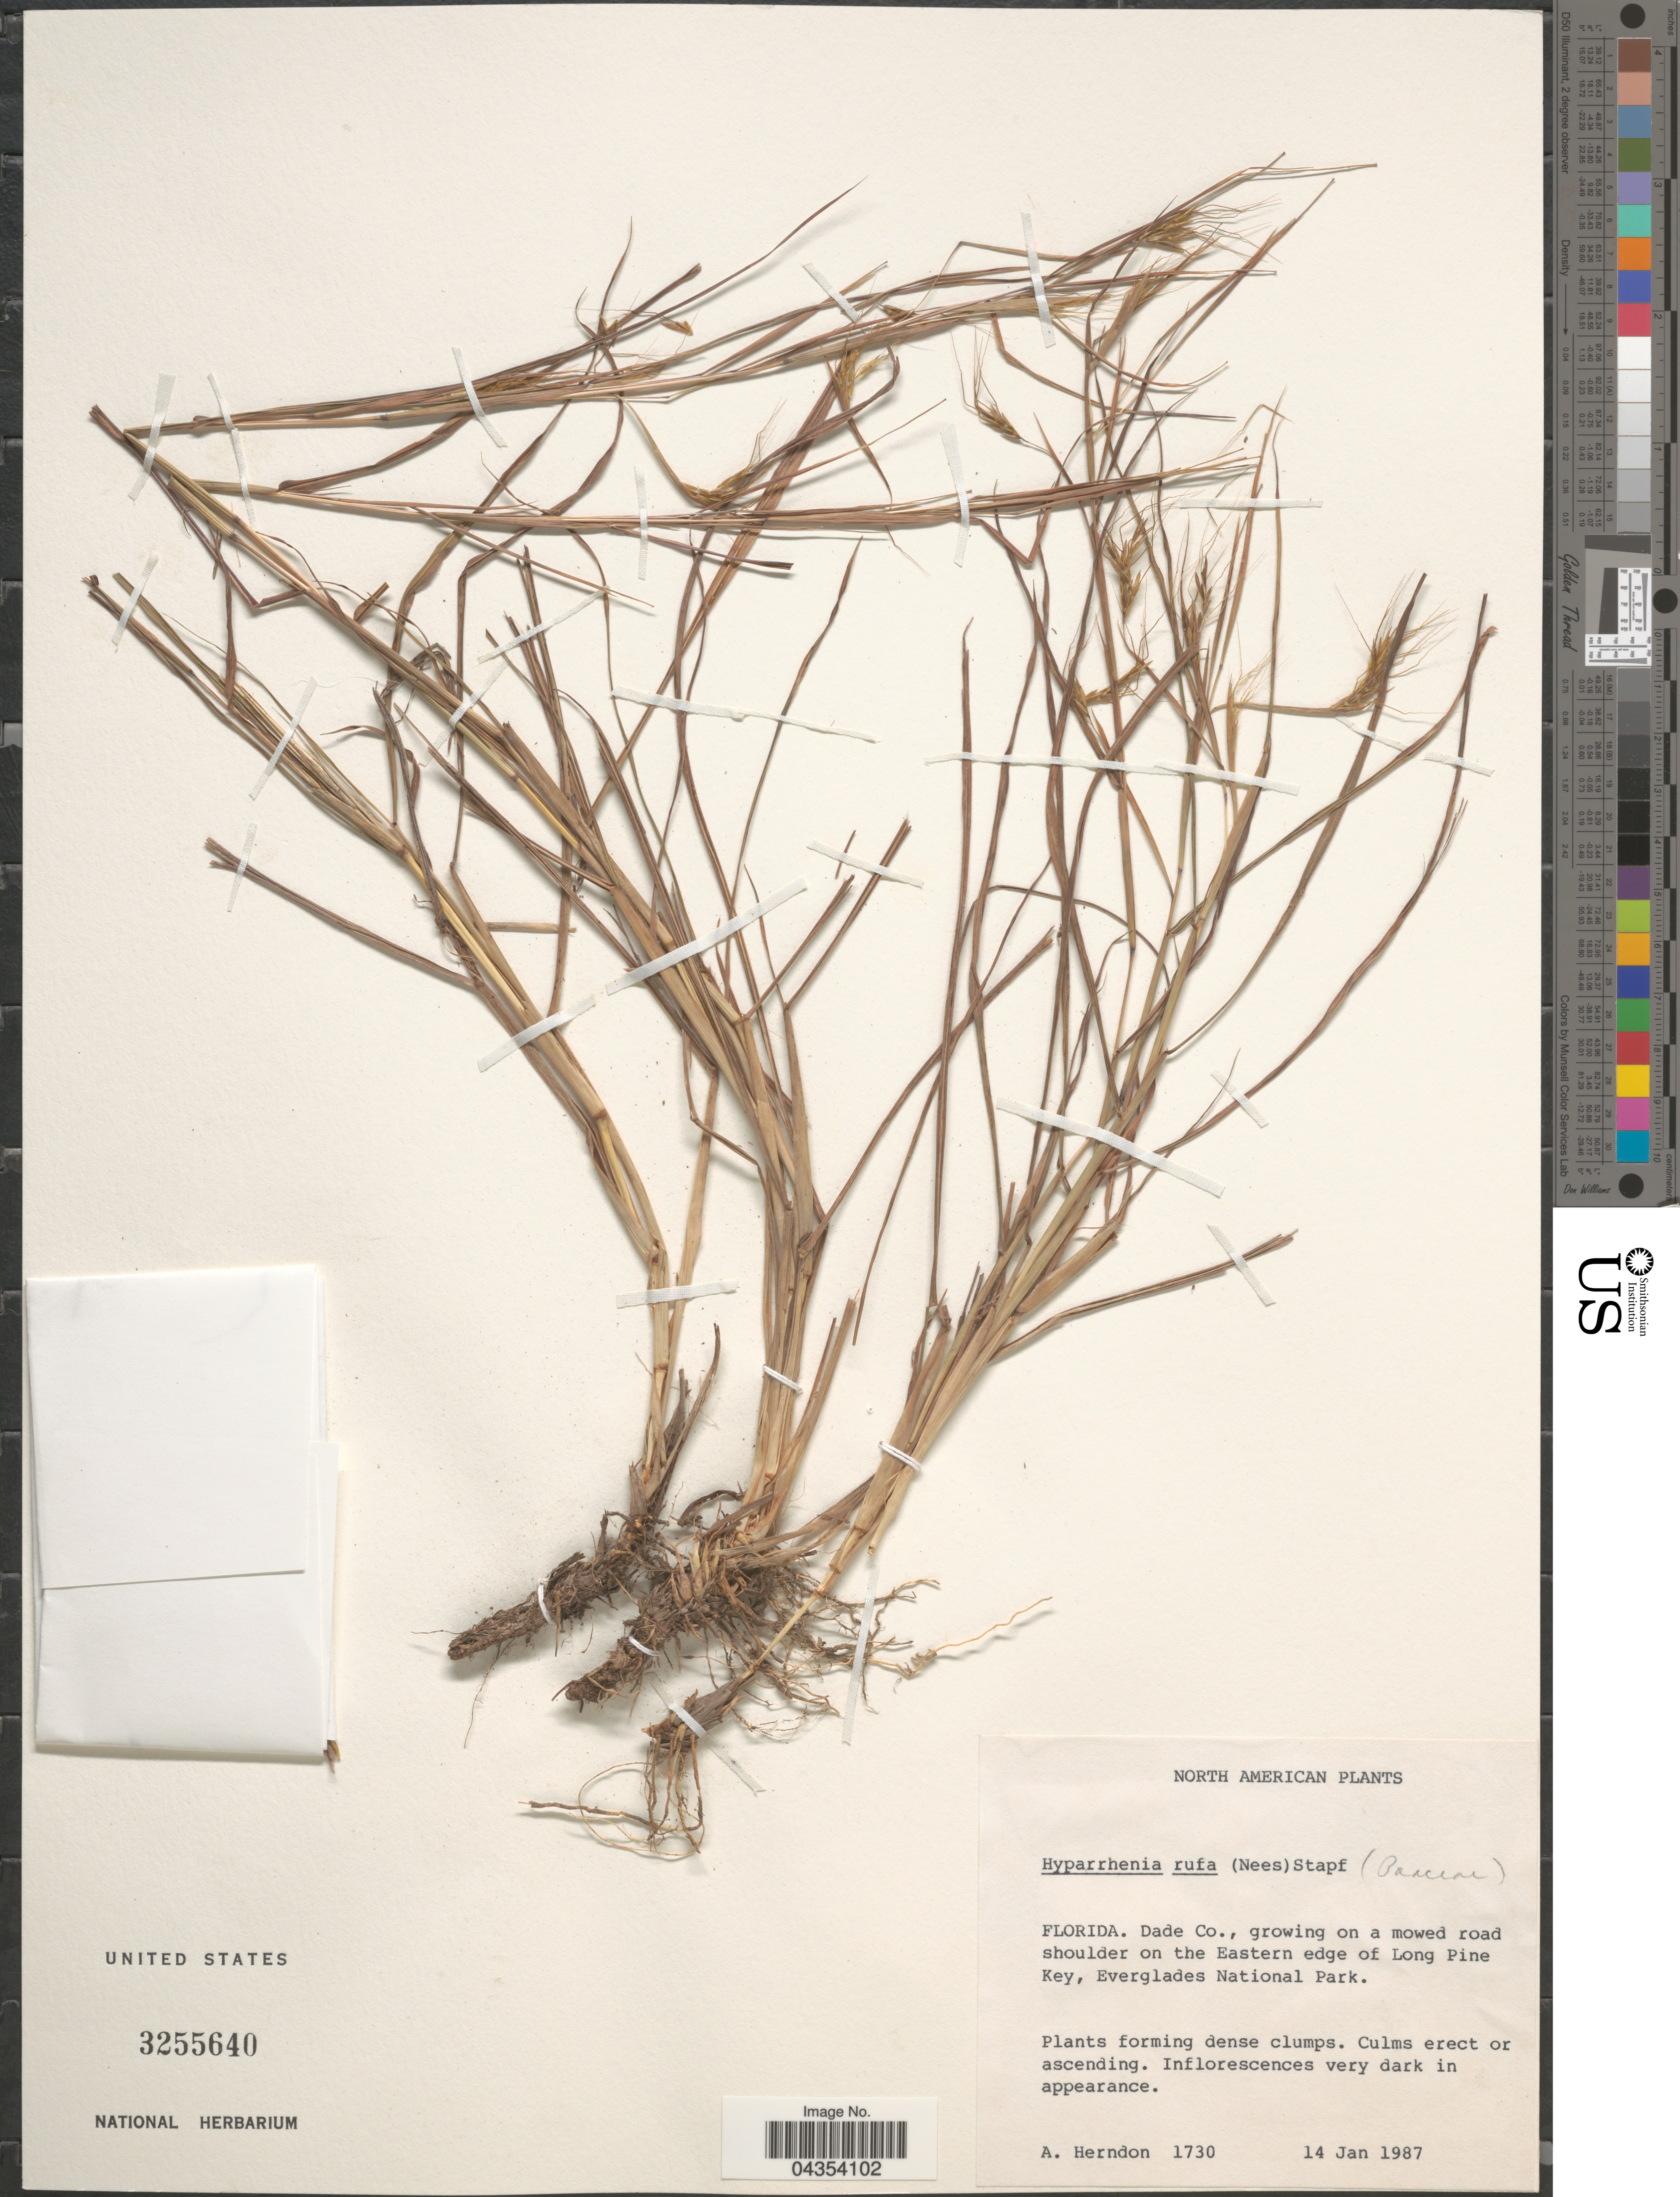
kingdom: Plantae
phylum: Tracheophyta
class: Liliopsida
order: Poales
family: Poaceae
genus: Hyparrhenia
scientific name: Hyparrhenia rufa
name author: (Nees) Stapf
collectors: A. Herndon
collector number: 1730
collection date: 1987-01-14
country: United States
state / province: Florida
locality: Dade Co., growing on a mowed road shoulder on the Eastern edge of Long Pine Key, Everglades National Park.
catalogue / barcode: US 3255640